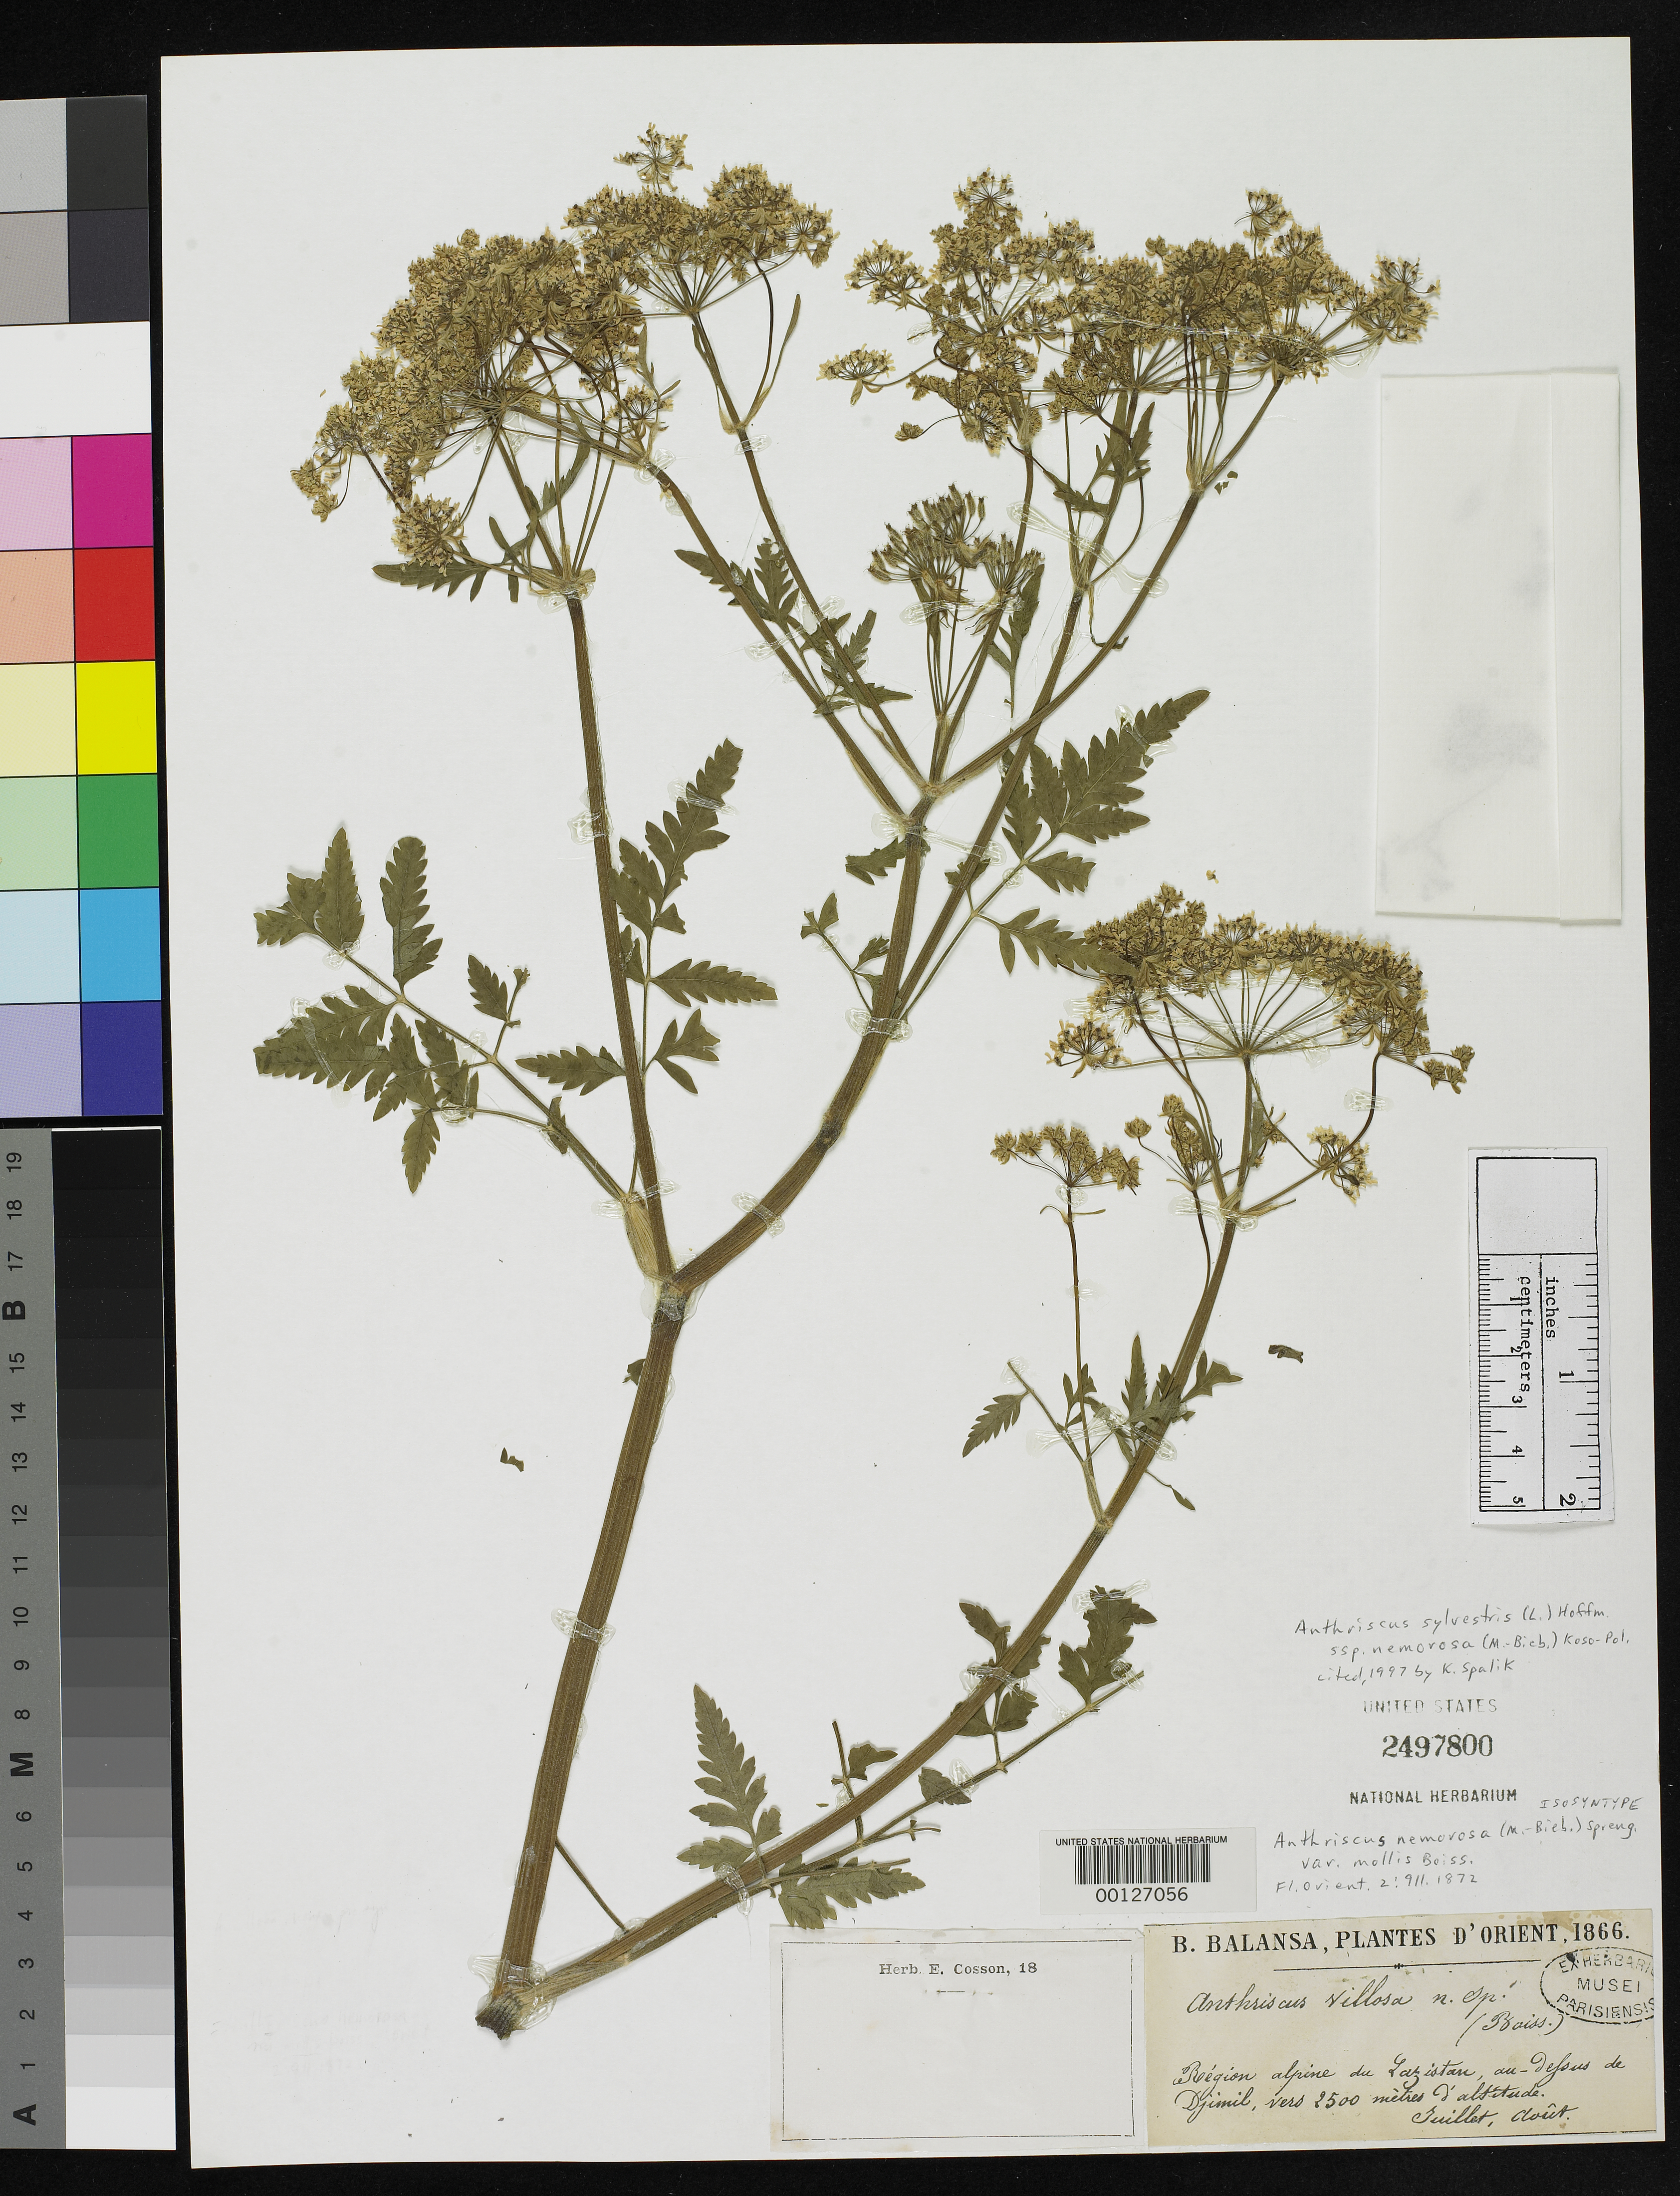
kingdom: Plantae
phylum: Tracheophyta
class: Magnoliopsida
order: Apiales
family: Apiaceae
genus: Anthriscus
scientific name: Anthriscus nemorosus var. mollis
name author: Boiss.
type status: Isosyntype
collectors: B. Balansa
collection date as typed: Jul 1866 to -- Aug 1866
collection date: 1866-07/1866-08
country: Turkey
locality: Region alpine du Laxzistan, au Defsus dedjimil.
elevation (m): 2286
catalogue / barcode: US 2497800